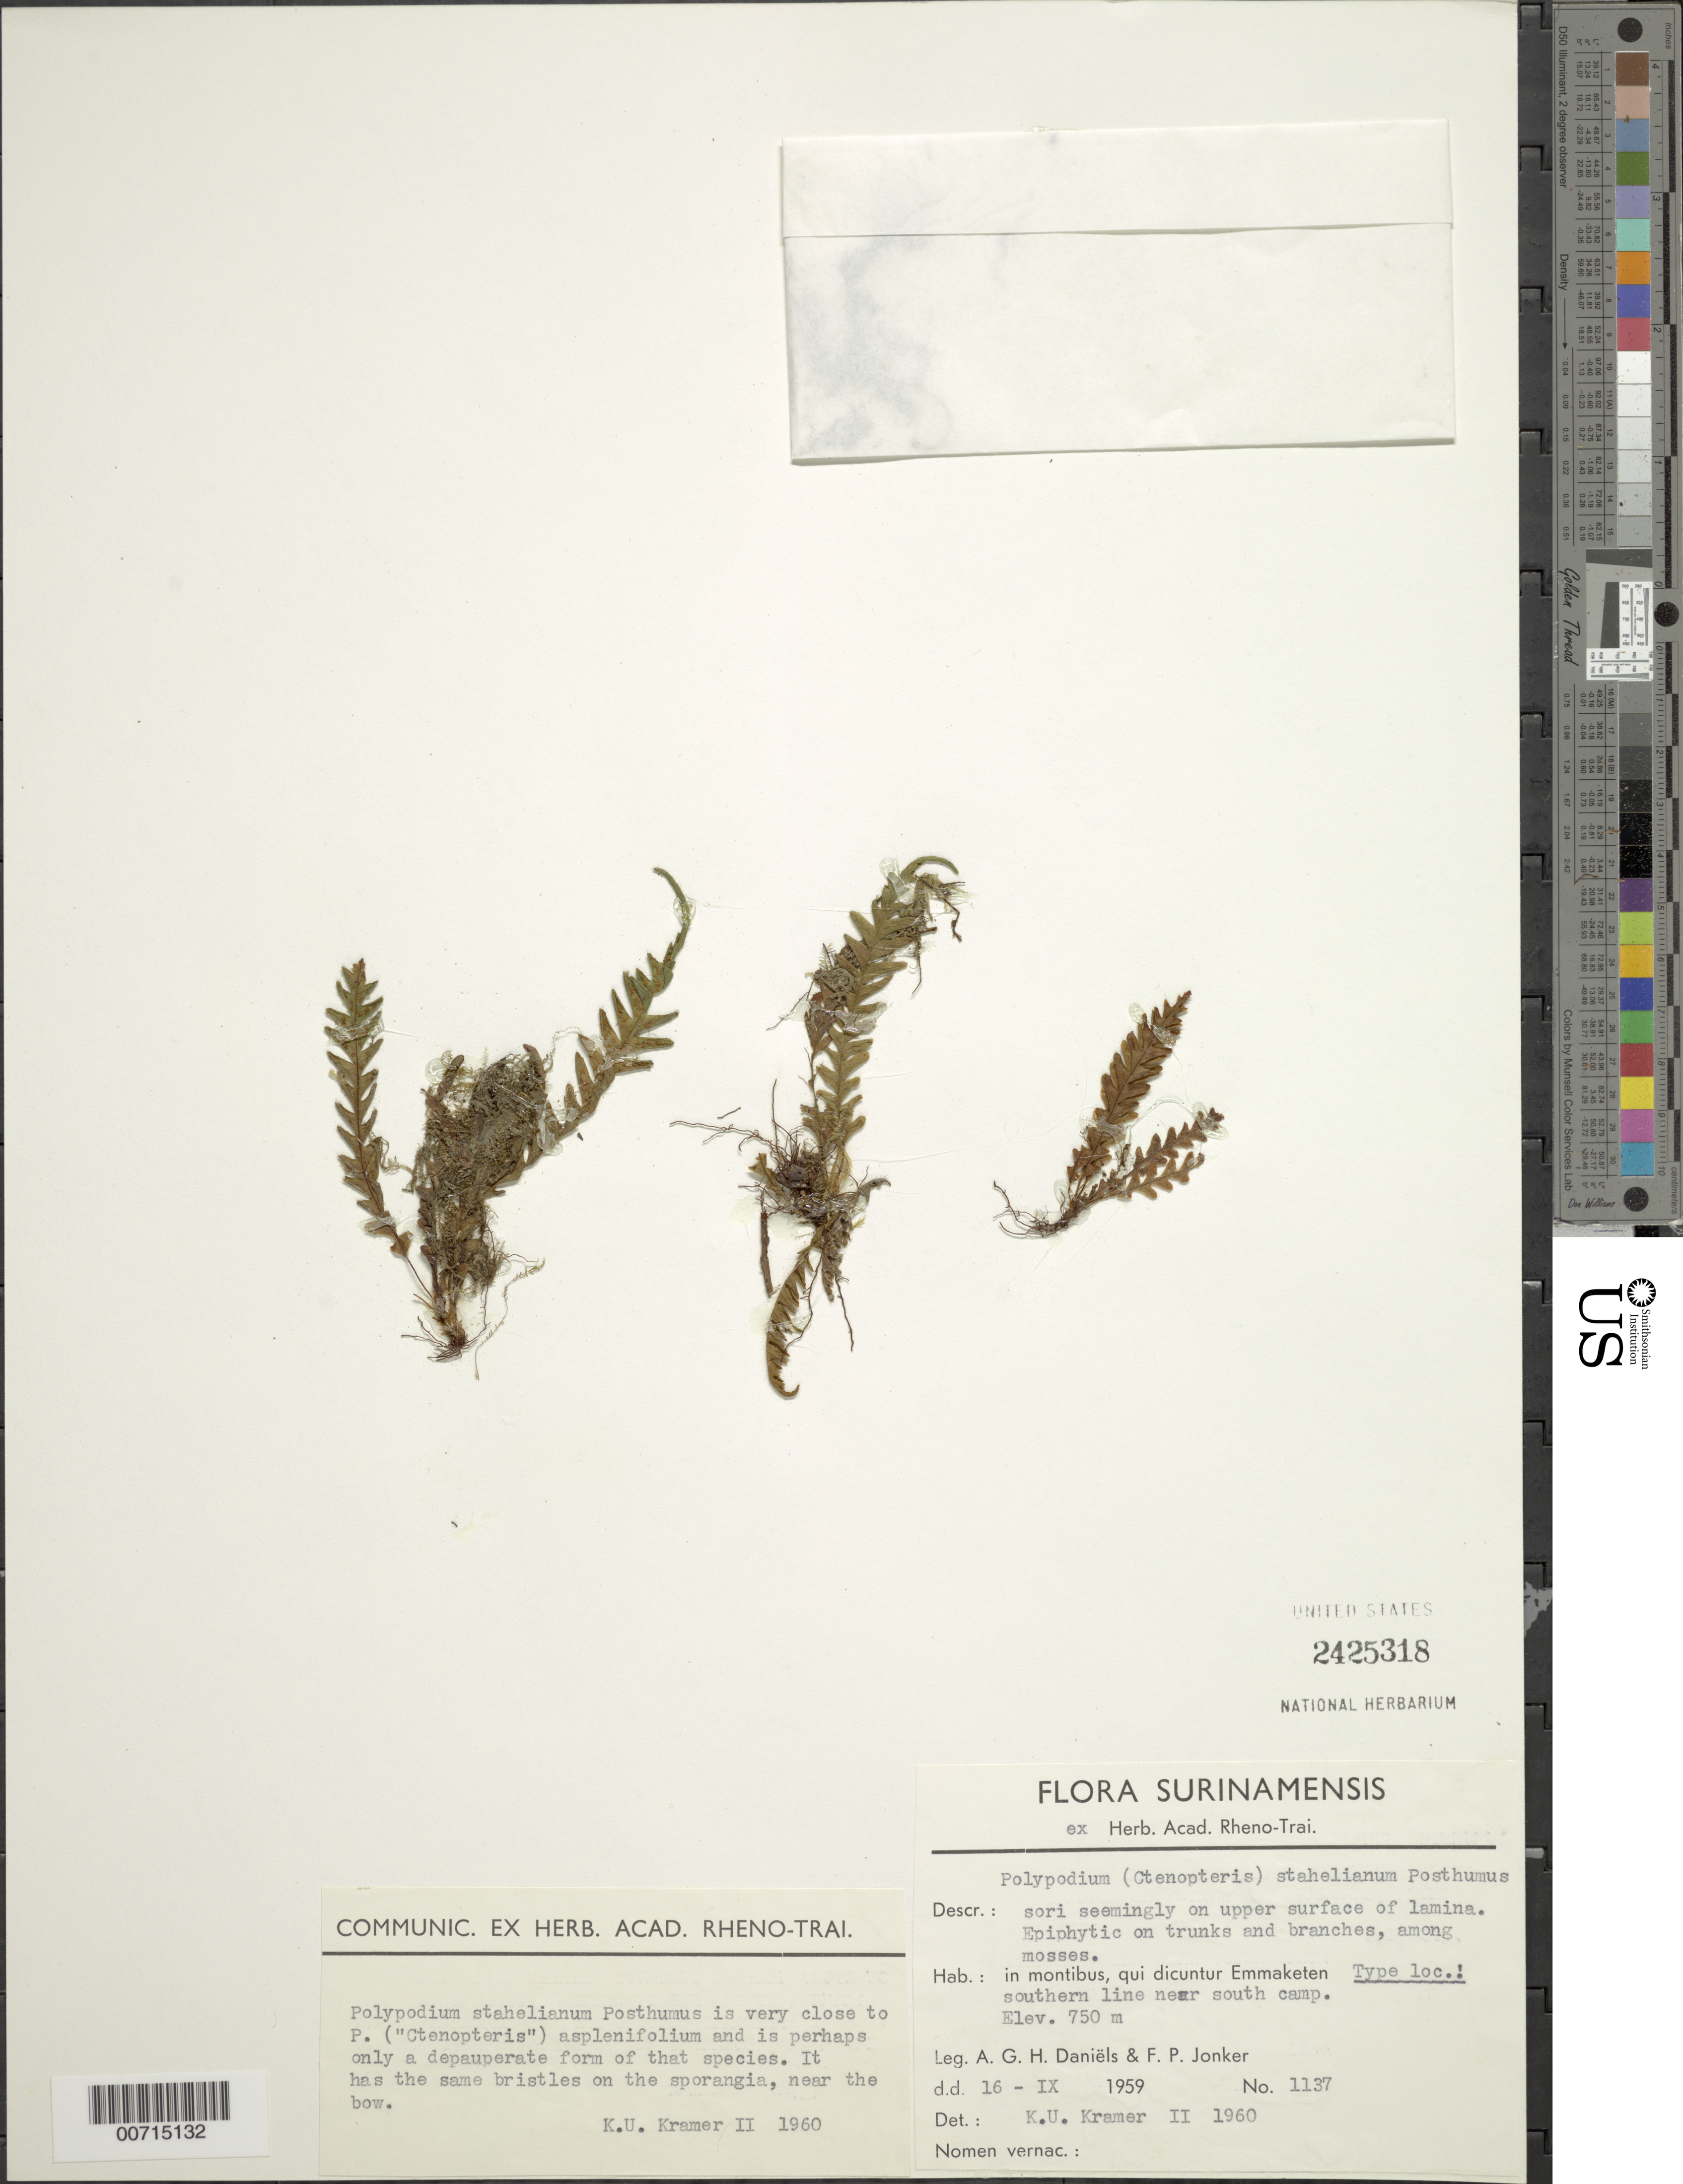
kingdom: Plantae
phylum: Tracheophyta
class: Polypodiopsida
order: Polypodiales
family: Polypodiaceae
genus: Terpsichore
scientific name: Terpsichore staheliana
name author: (Posth.) A.R. Sm.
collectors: A. Daniëls & F. P. Jonker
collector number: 1137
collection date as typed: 16-Sep-59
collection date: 1959-09-16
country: Suriname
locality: Emmaketen, South Camp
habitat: On trunks and branches, among mosses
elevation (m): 750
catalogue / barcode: US 2425318